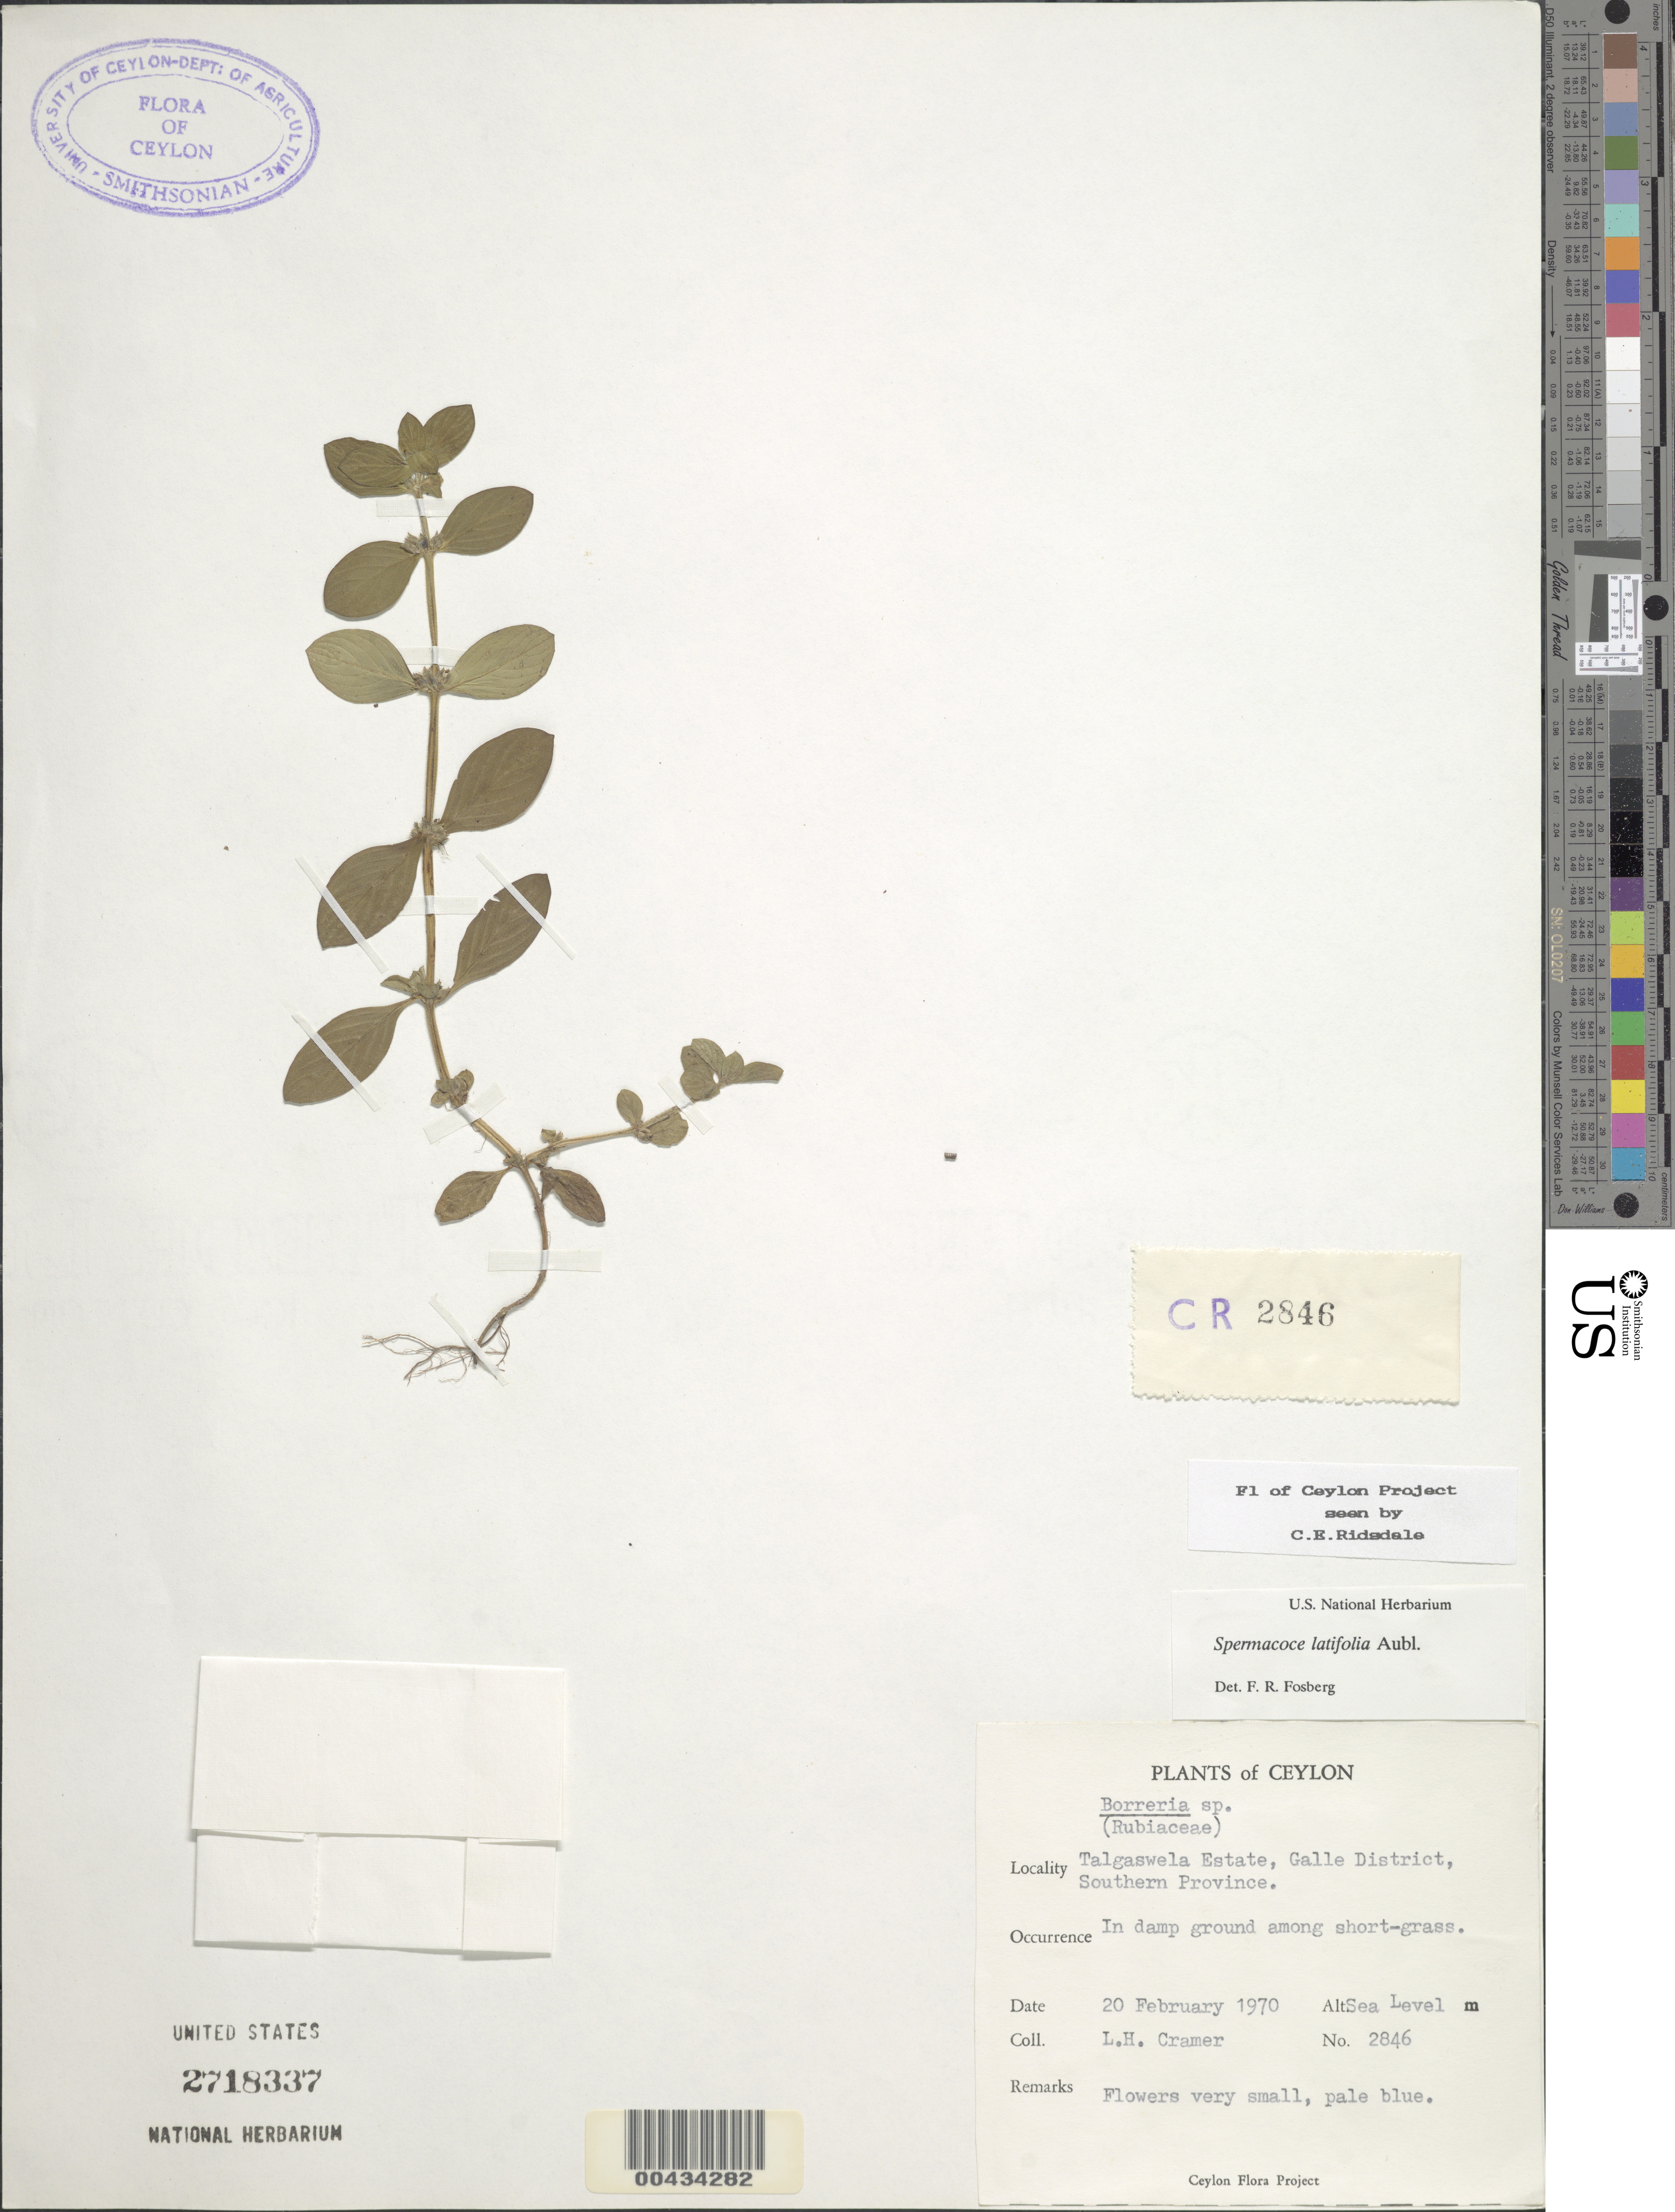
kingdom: Plantae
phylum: Tracheophyta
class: Magnoliopsida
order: Gentianales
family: Rubiaceae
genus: Spermacoce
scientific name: Spermacoce latifolia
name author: Aubl.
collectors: L. H. Cramer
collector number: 2846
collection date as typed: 20 Feb 1970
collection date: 1970-02-20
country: Sri Lanka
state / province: Southern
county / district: Galle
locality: Talgaswela Estate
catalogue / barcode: US 2718337